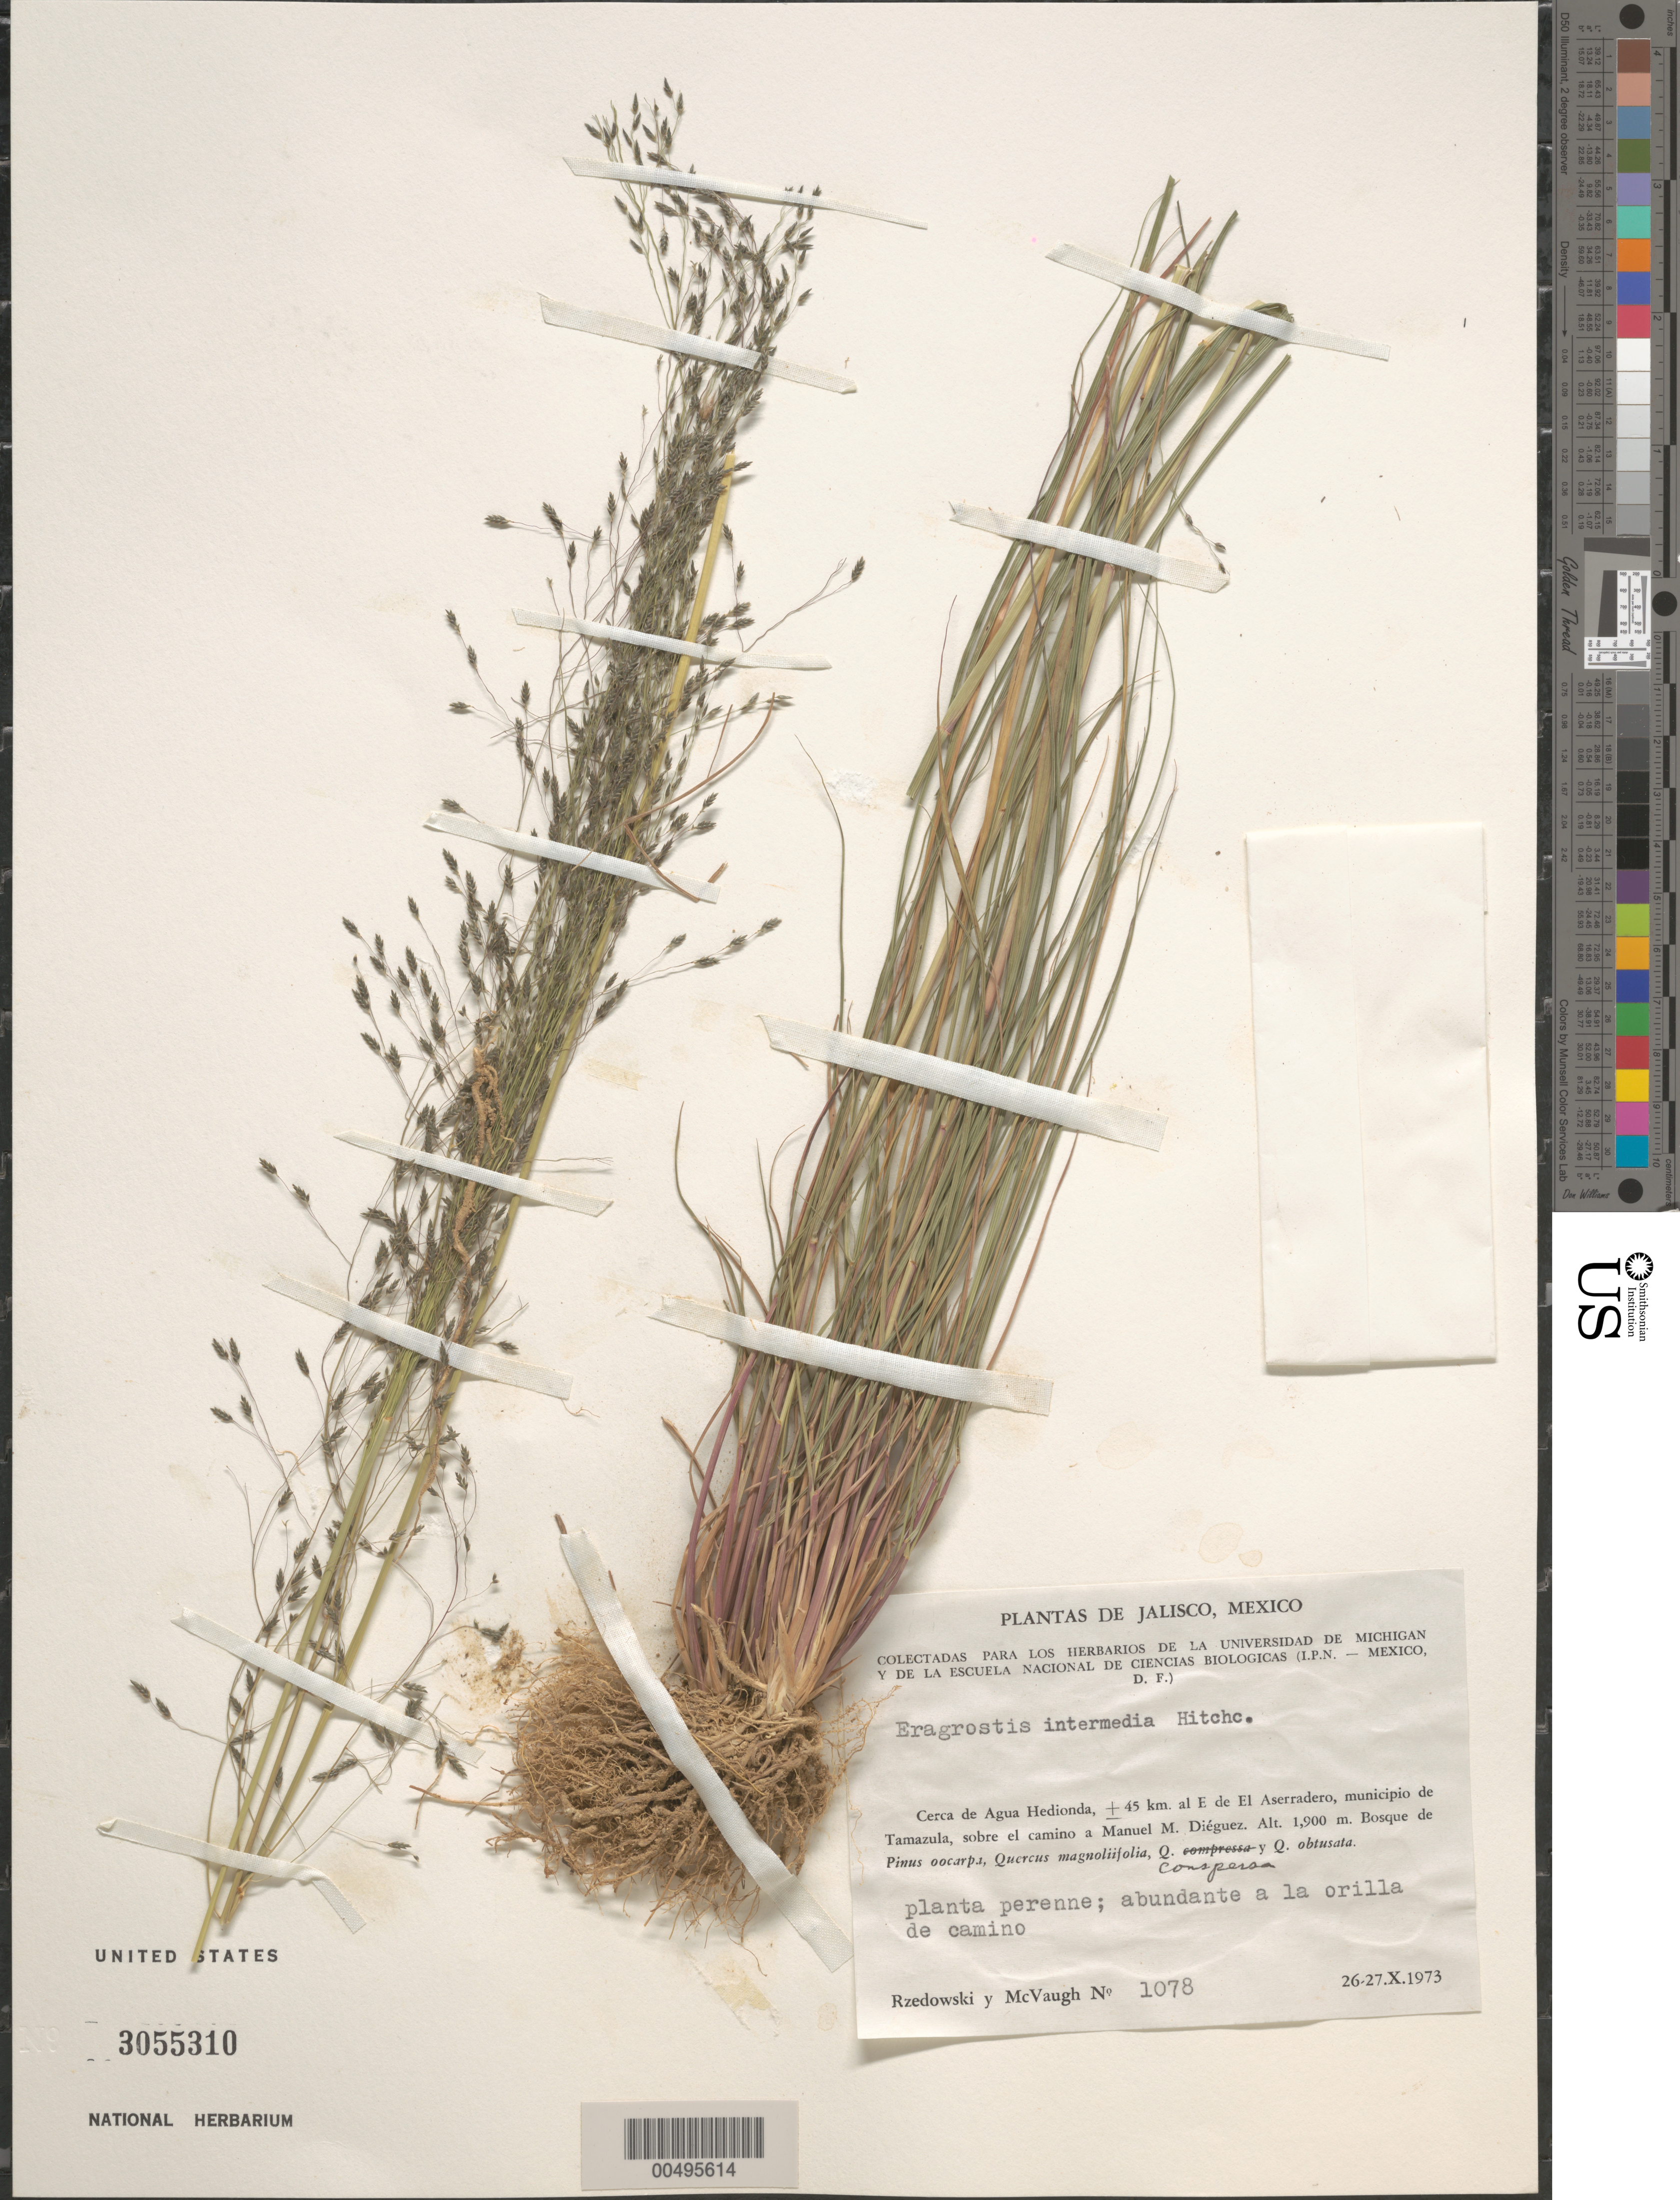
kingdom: Plantae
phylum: Tracheophyta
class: Liliopsida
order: Poales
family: Poaceae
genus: Eragrostis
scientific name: Eragrostis intermedia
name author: Hitchc.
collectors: J. Rzedowski & R. McVaugh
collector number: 1078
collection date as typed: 26 Oct 1973 to 27 Oct 1973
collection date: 1973-10-26/1973-10-27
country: Mexico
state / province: Jalisco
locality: Cerca de Agua Hedionda, ca. 45 km E of El Aserradero, mun de Tamazula, sobre el camino a Manuel M. Diéguez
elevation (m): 1900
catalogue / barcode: US 3055310